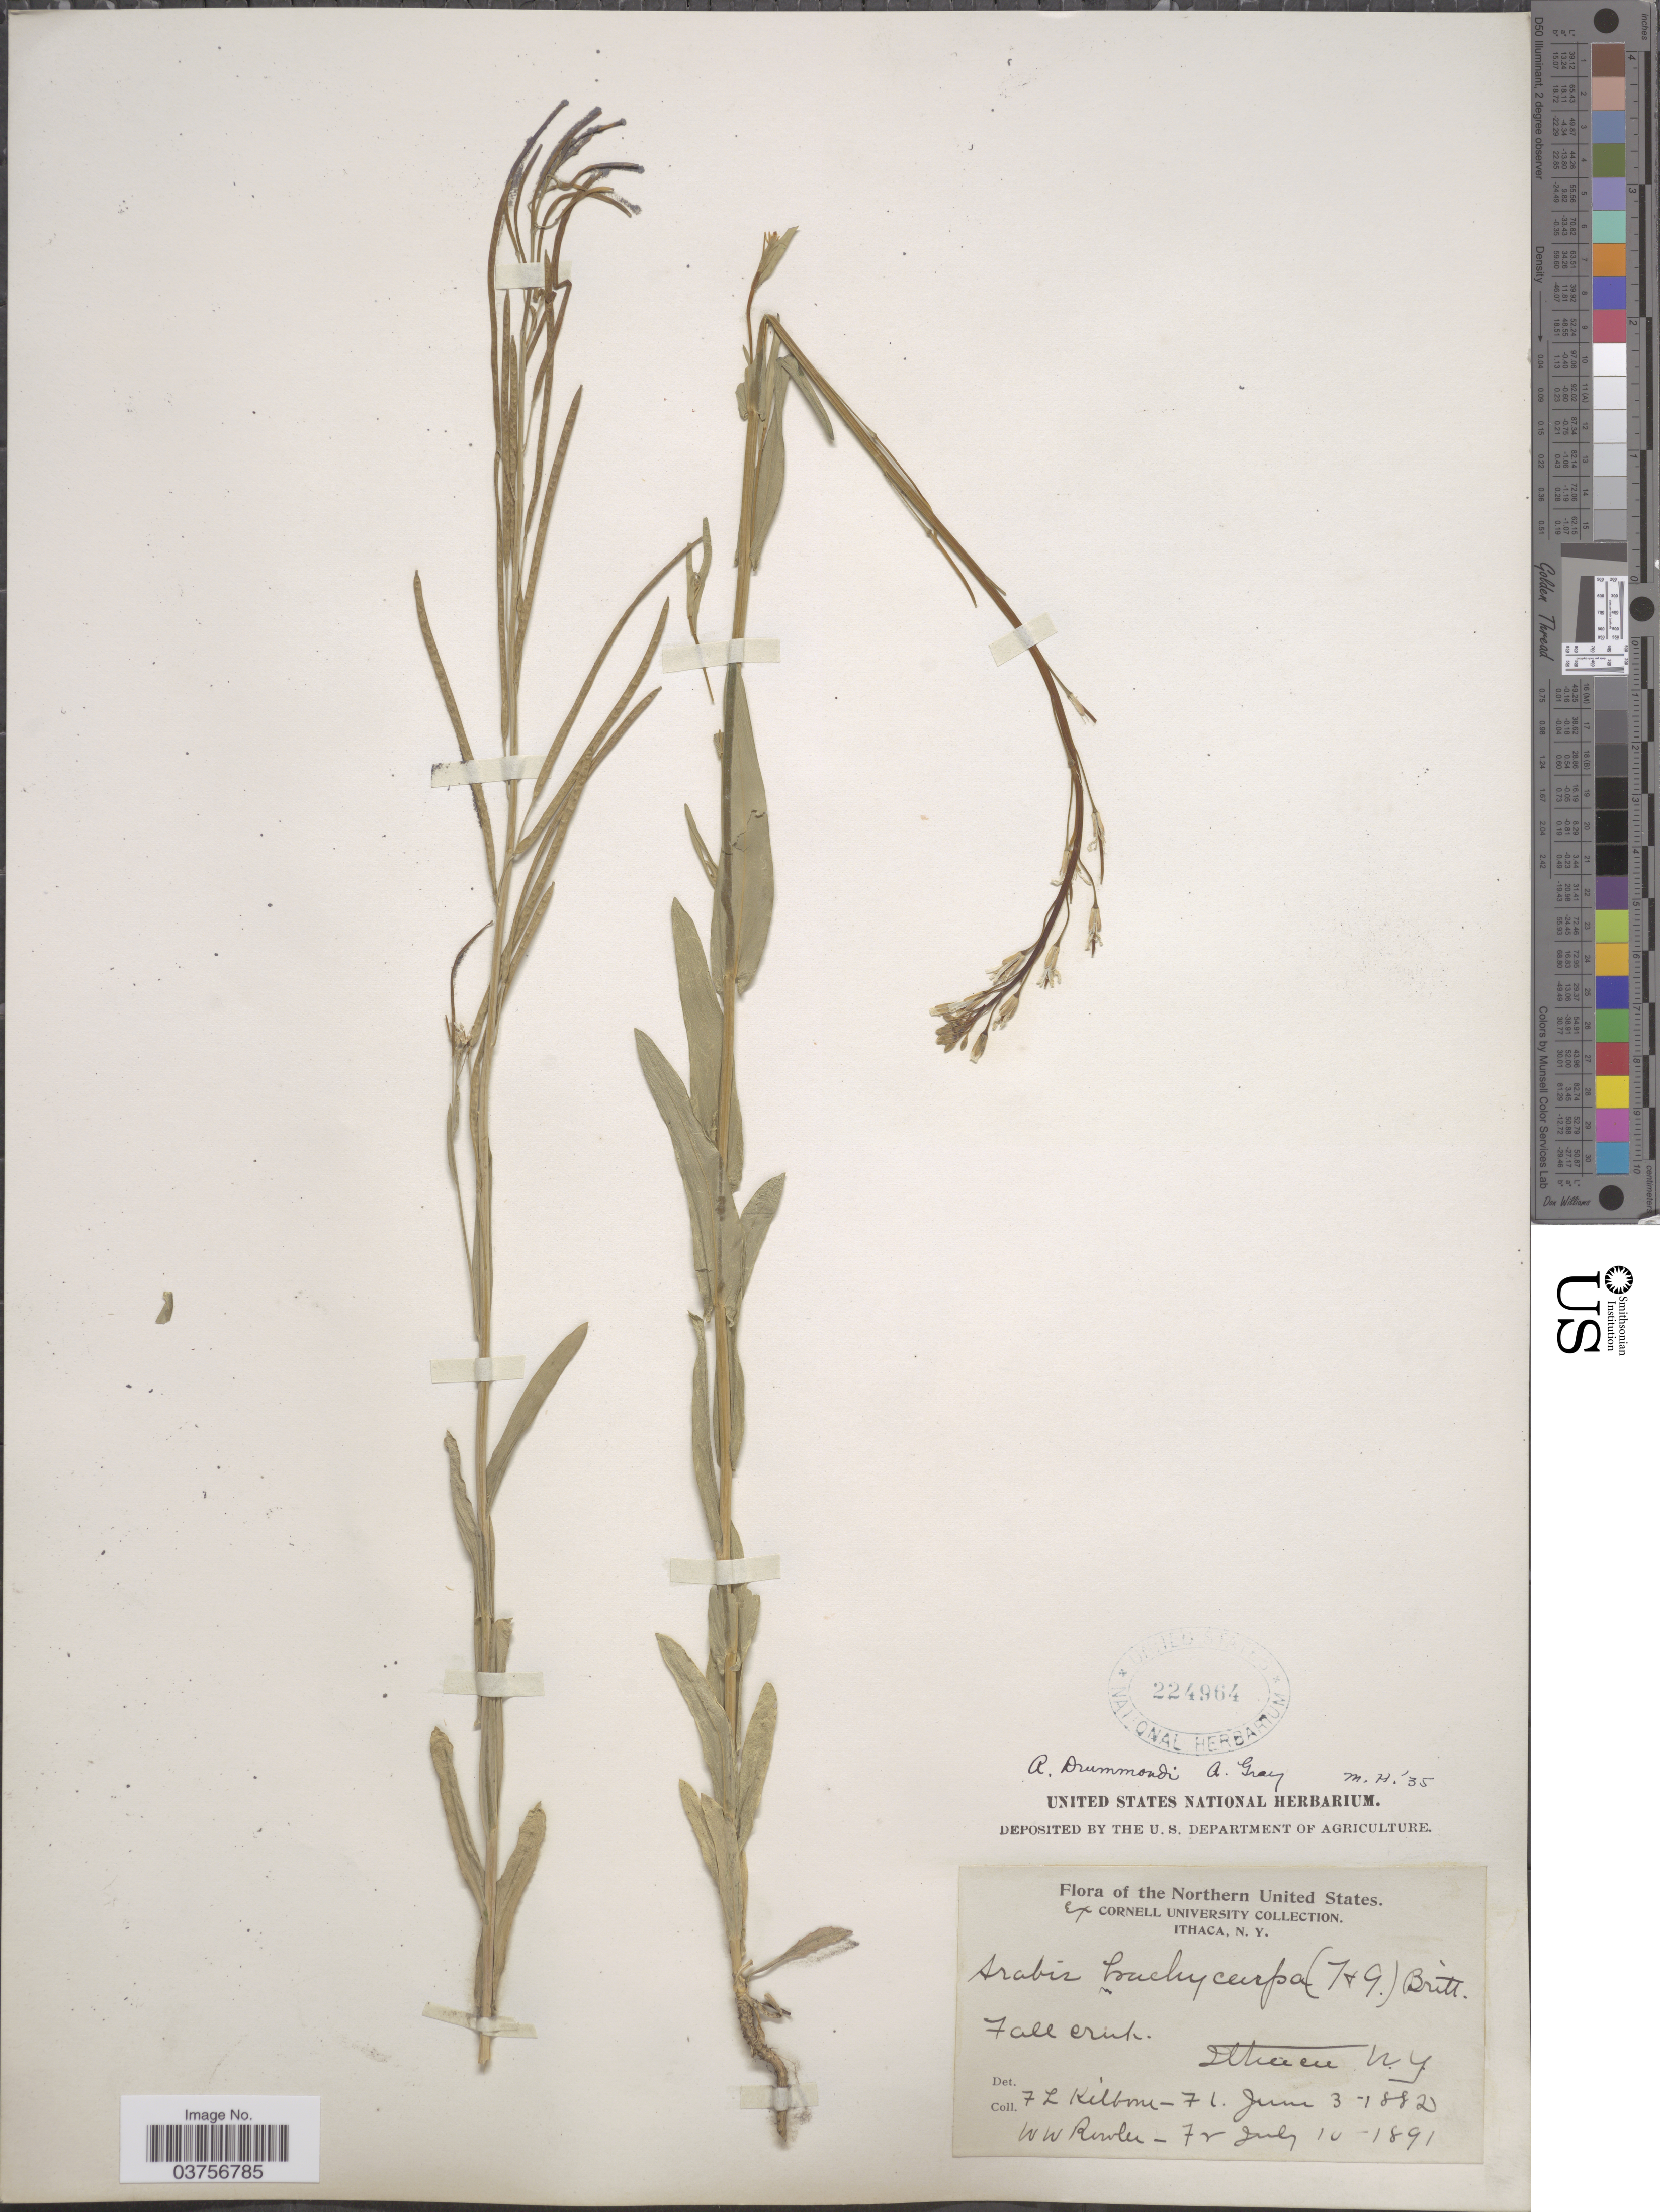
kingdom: Plantae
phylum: Tracheophyta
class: Magnoliopsida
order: Brassicales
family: Brassicaceae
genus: Arabis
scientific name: Arabis drummondii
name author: A. Gray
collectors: F. L. Kilborne & W. W. Rowlee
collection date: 1882-06-03/1891-07-10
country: United States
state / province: New York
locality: Northern United States. Ithaca.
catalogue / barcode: US 224964